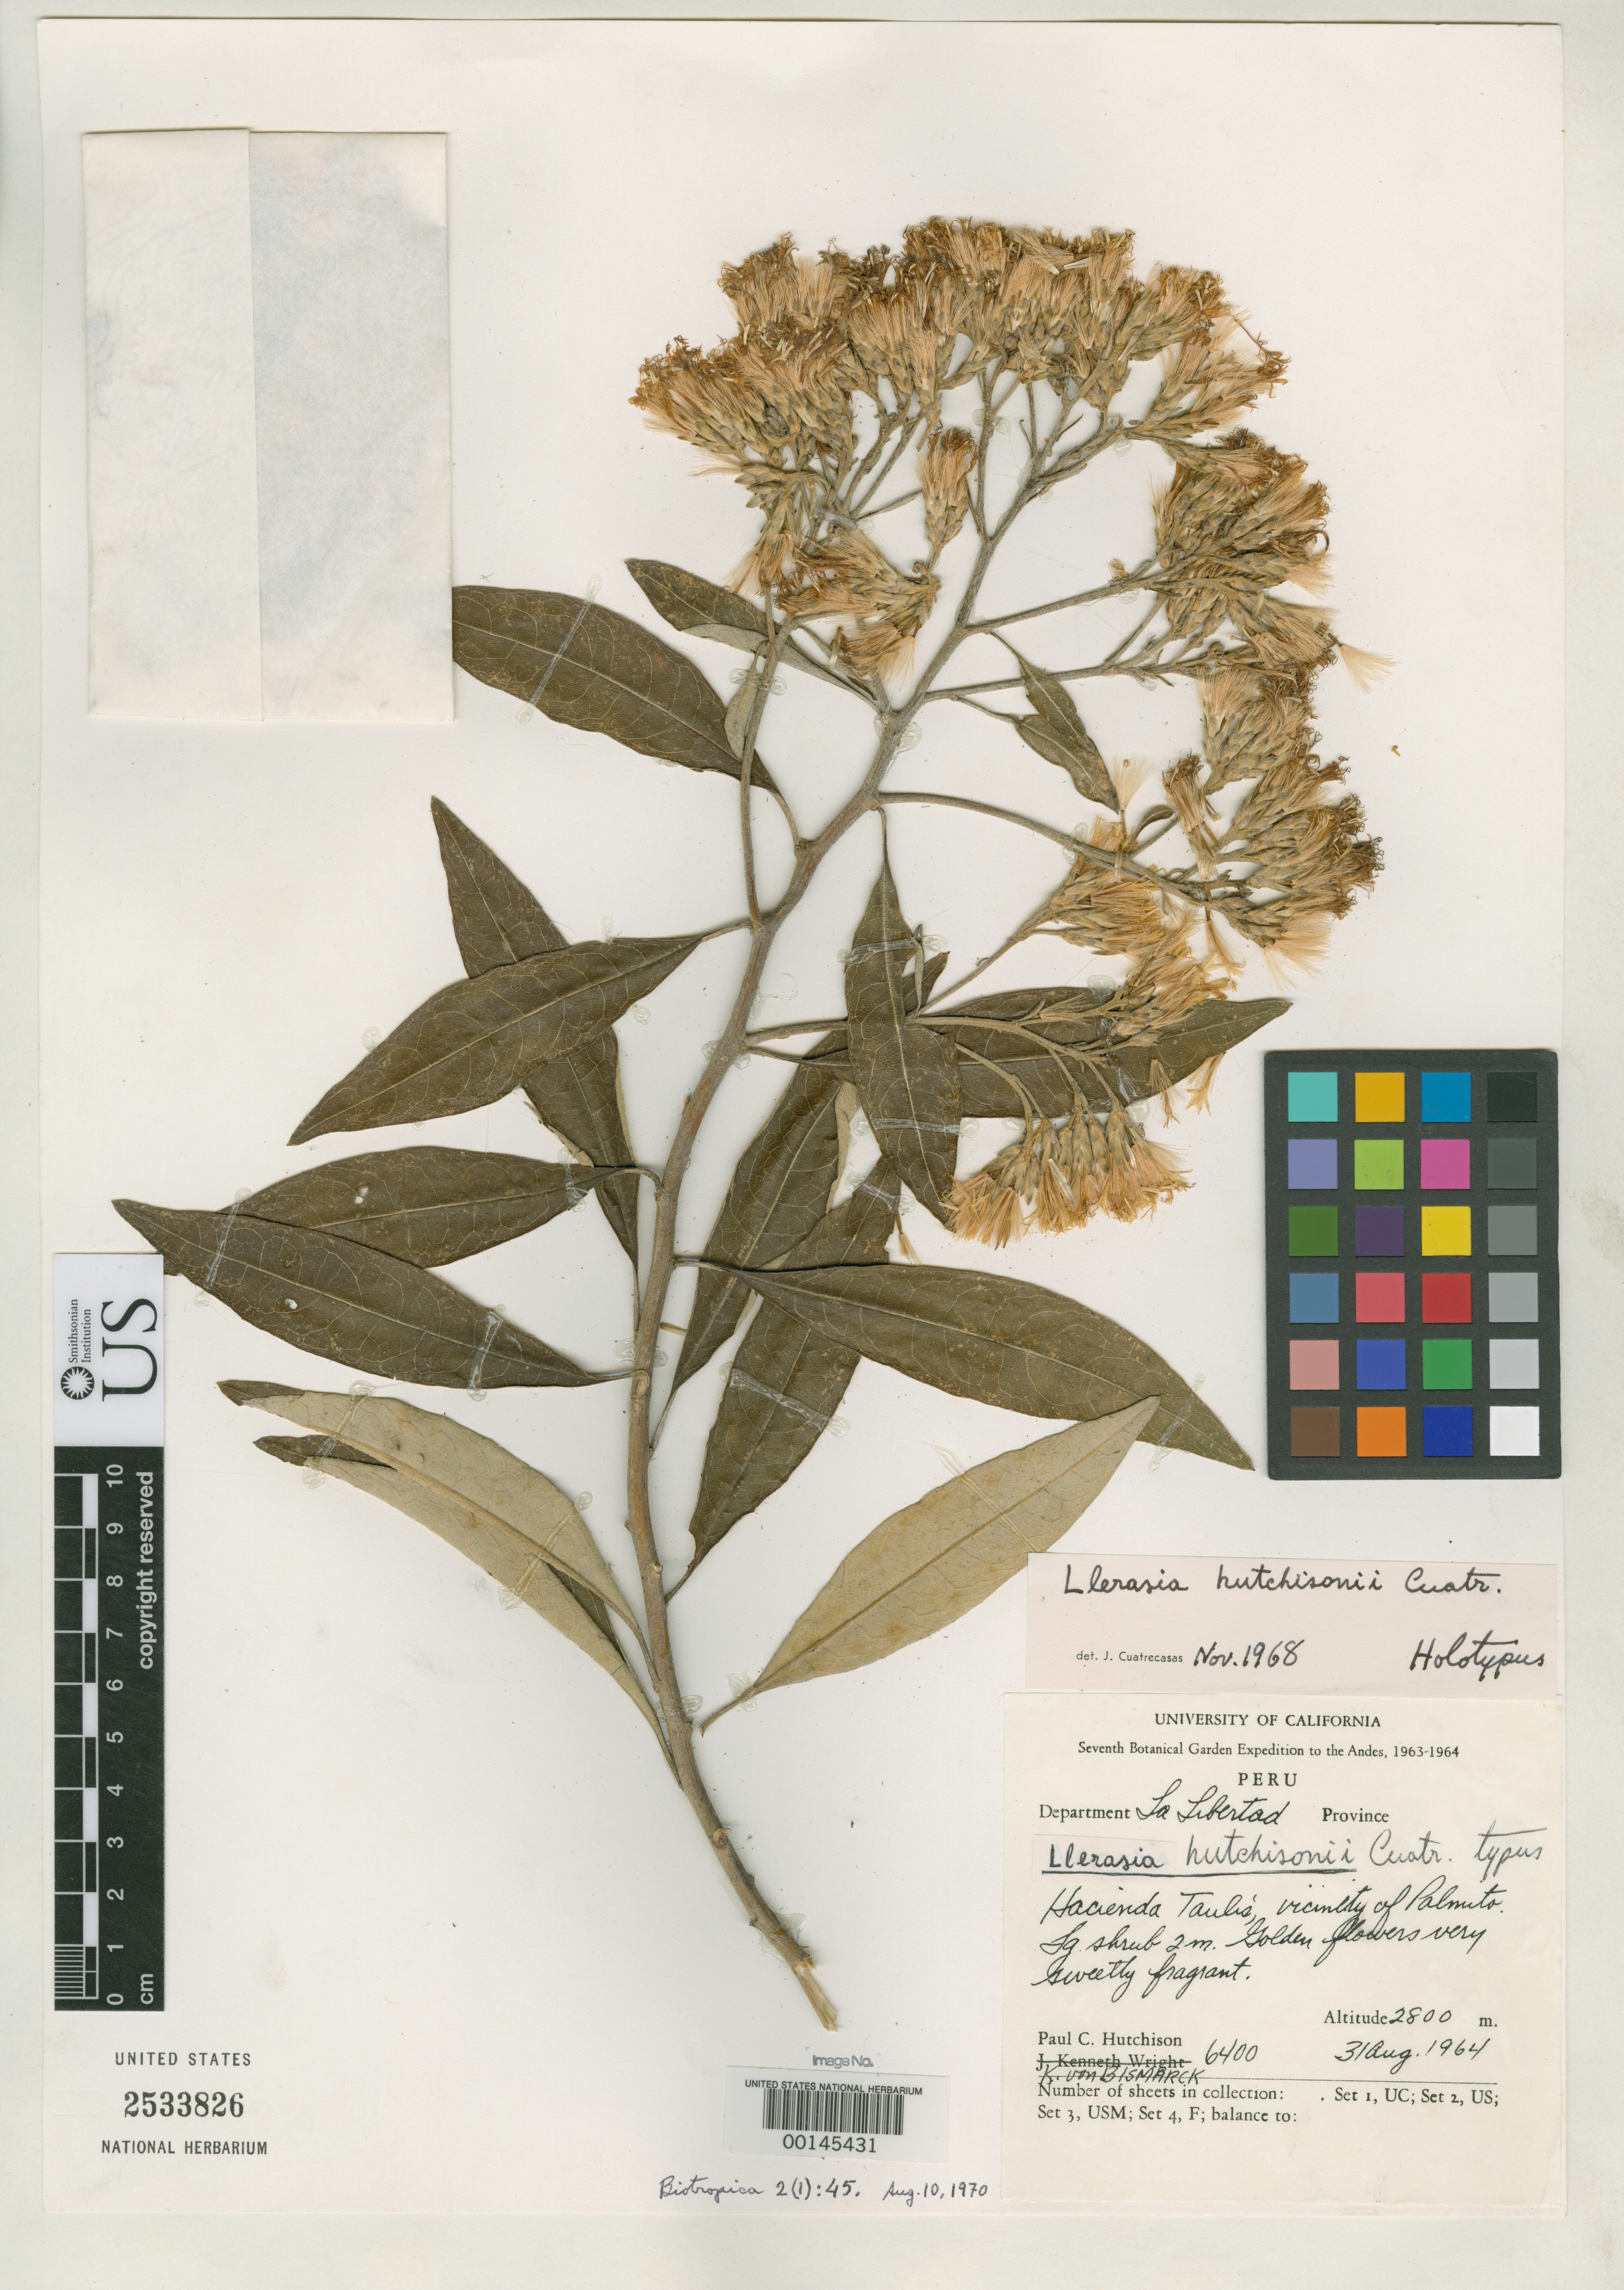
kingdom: Plantae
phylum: Tracheophyta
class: Magnoliopsida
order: Asterales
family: Asteraceae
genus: Llerasia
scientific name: Llerasia hutchisonii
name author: Cuatrec.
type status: Holotype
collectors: P. C. Hutchison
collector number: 6400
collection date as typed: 31 Aug 1964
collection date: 1964-08-31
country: Peru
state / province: La Libertad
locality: Palmito; Hacienda Taulis.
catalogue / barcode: US 2533826